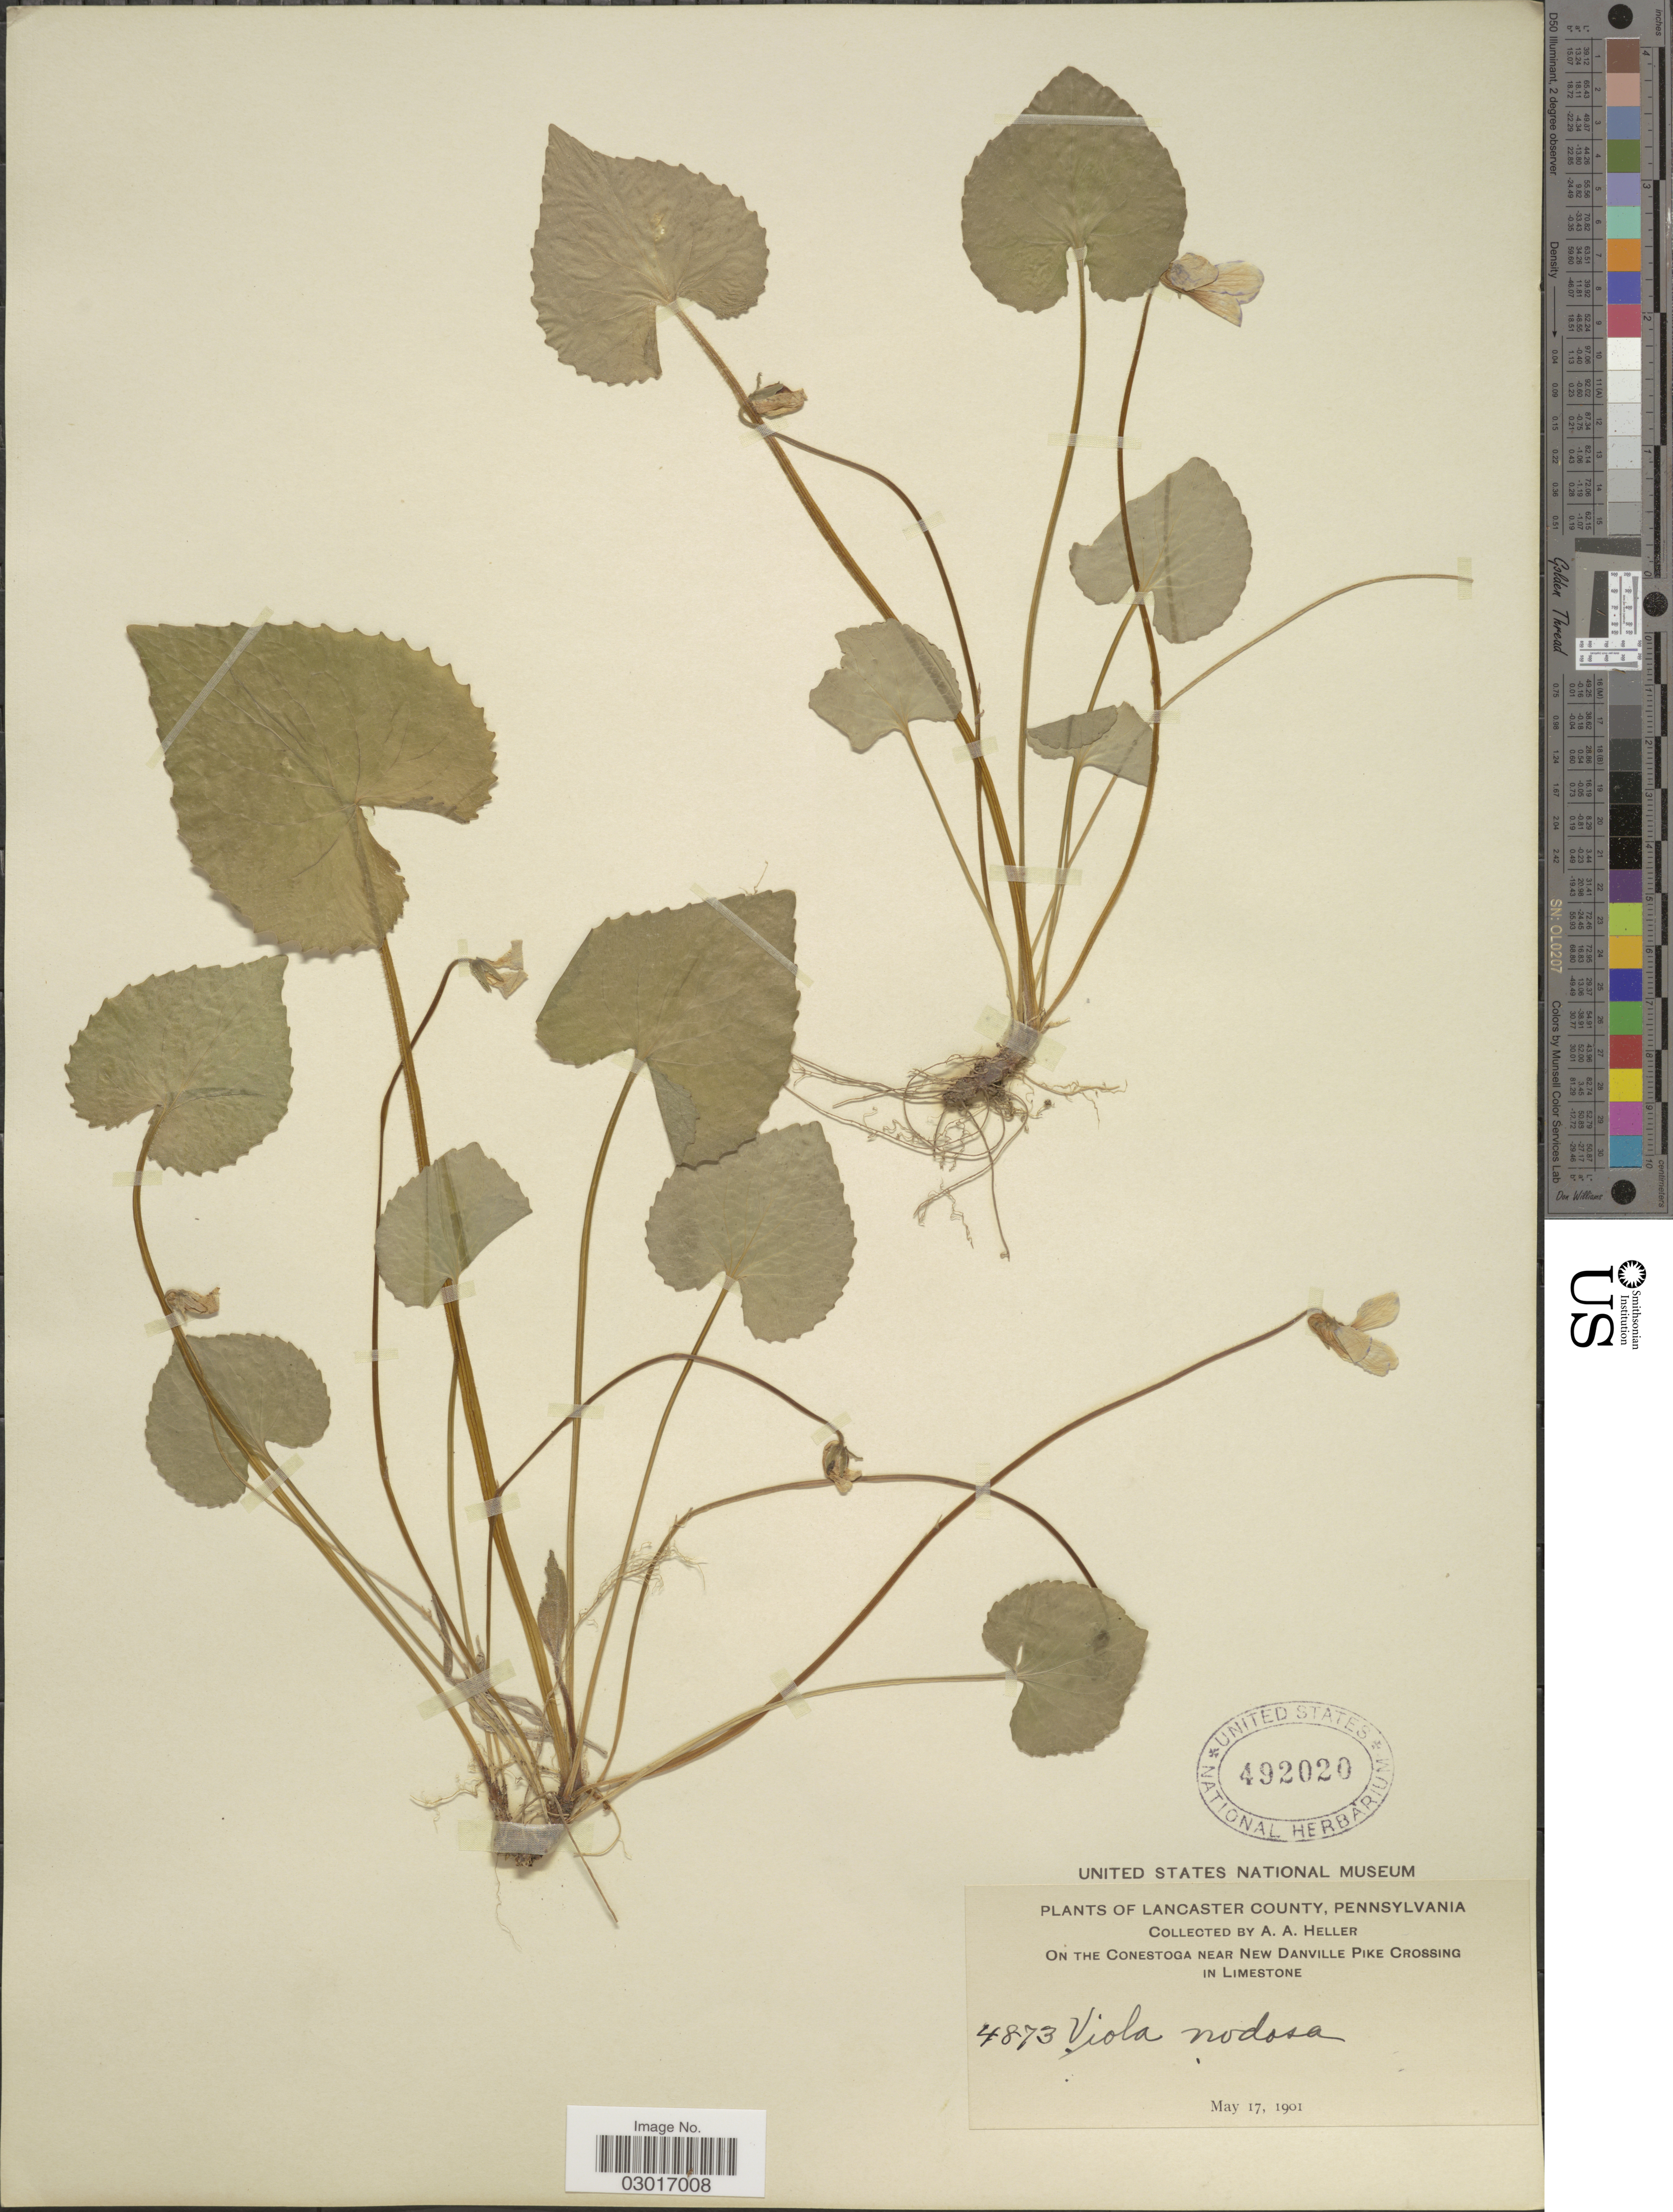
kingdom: Plantae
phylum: Tracheophyta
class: Magnoliopsida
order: Malpighiales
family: Violaceae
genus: Viola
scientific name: Viola sororia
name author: Willd.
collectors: A. A. Heller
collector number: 4873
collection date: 1901-05-17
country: United States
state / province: Pennsylvania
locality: Lancaster County, On the Conestoga near New Danville Pike Crossing in Limestone.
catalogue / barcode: US 492020